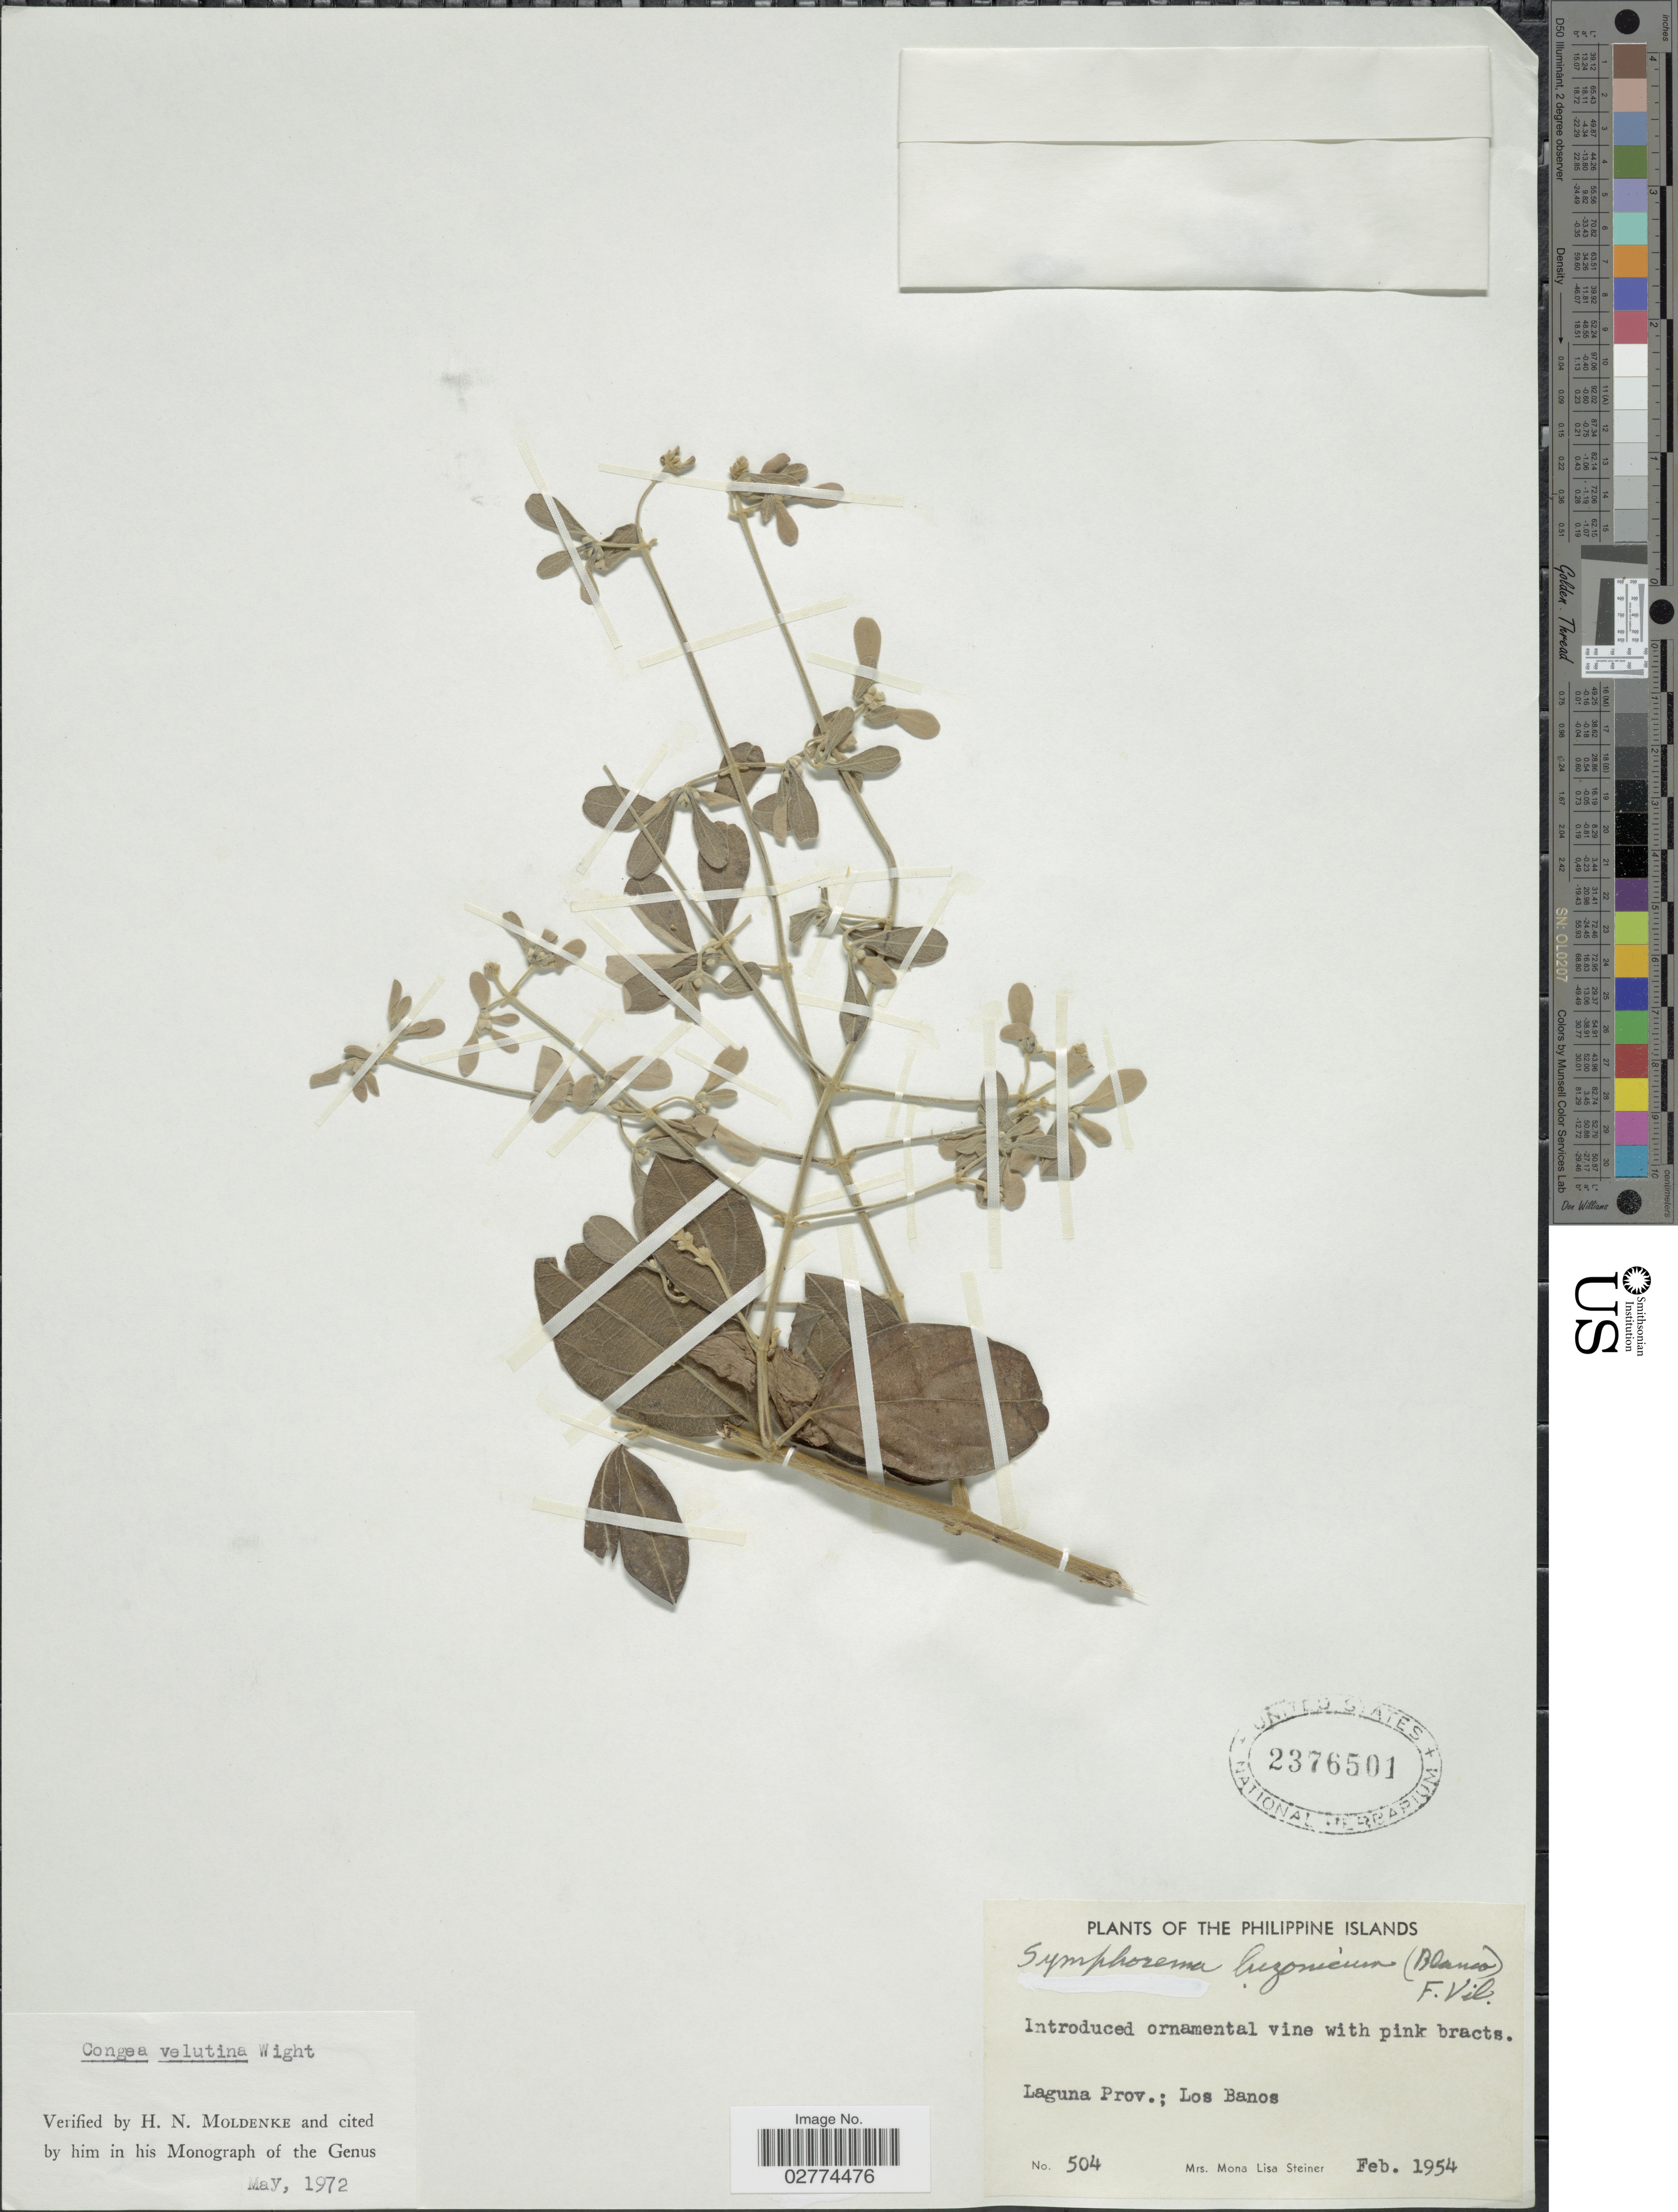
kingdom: Plantae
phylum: Tracheophyta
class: Magnoliopsida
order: Lamiales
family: Lamiaceae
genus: Congea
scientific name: Congea velutina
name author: Wight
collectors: M. Steiner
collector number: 504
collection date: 1954-02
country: Philippines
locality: Philippine Islands. Laguna Prov.; Los Banos.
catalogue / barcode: US 2376501